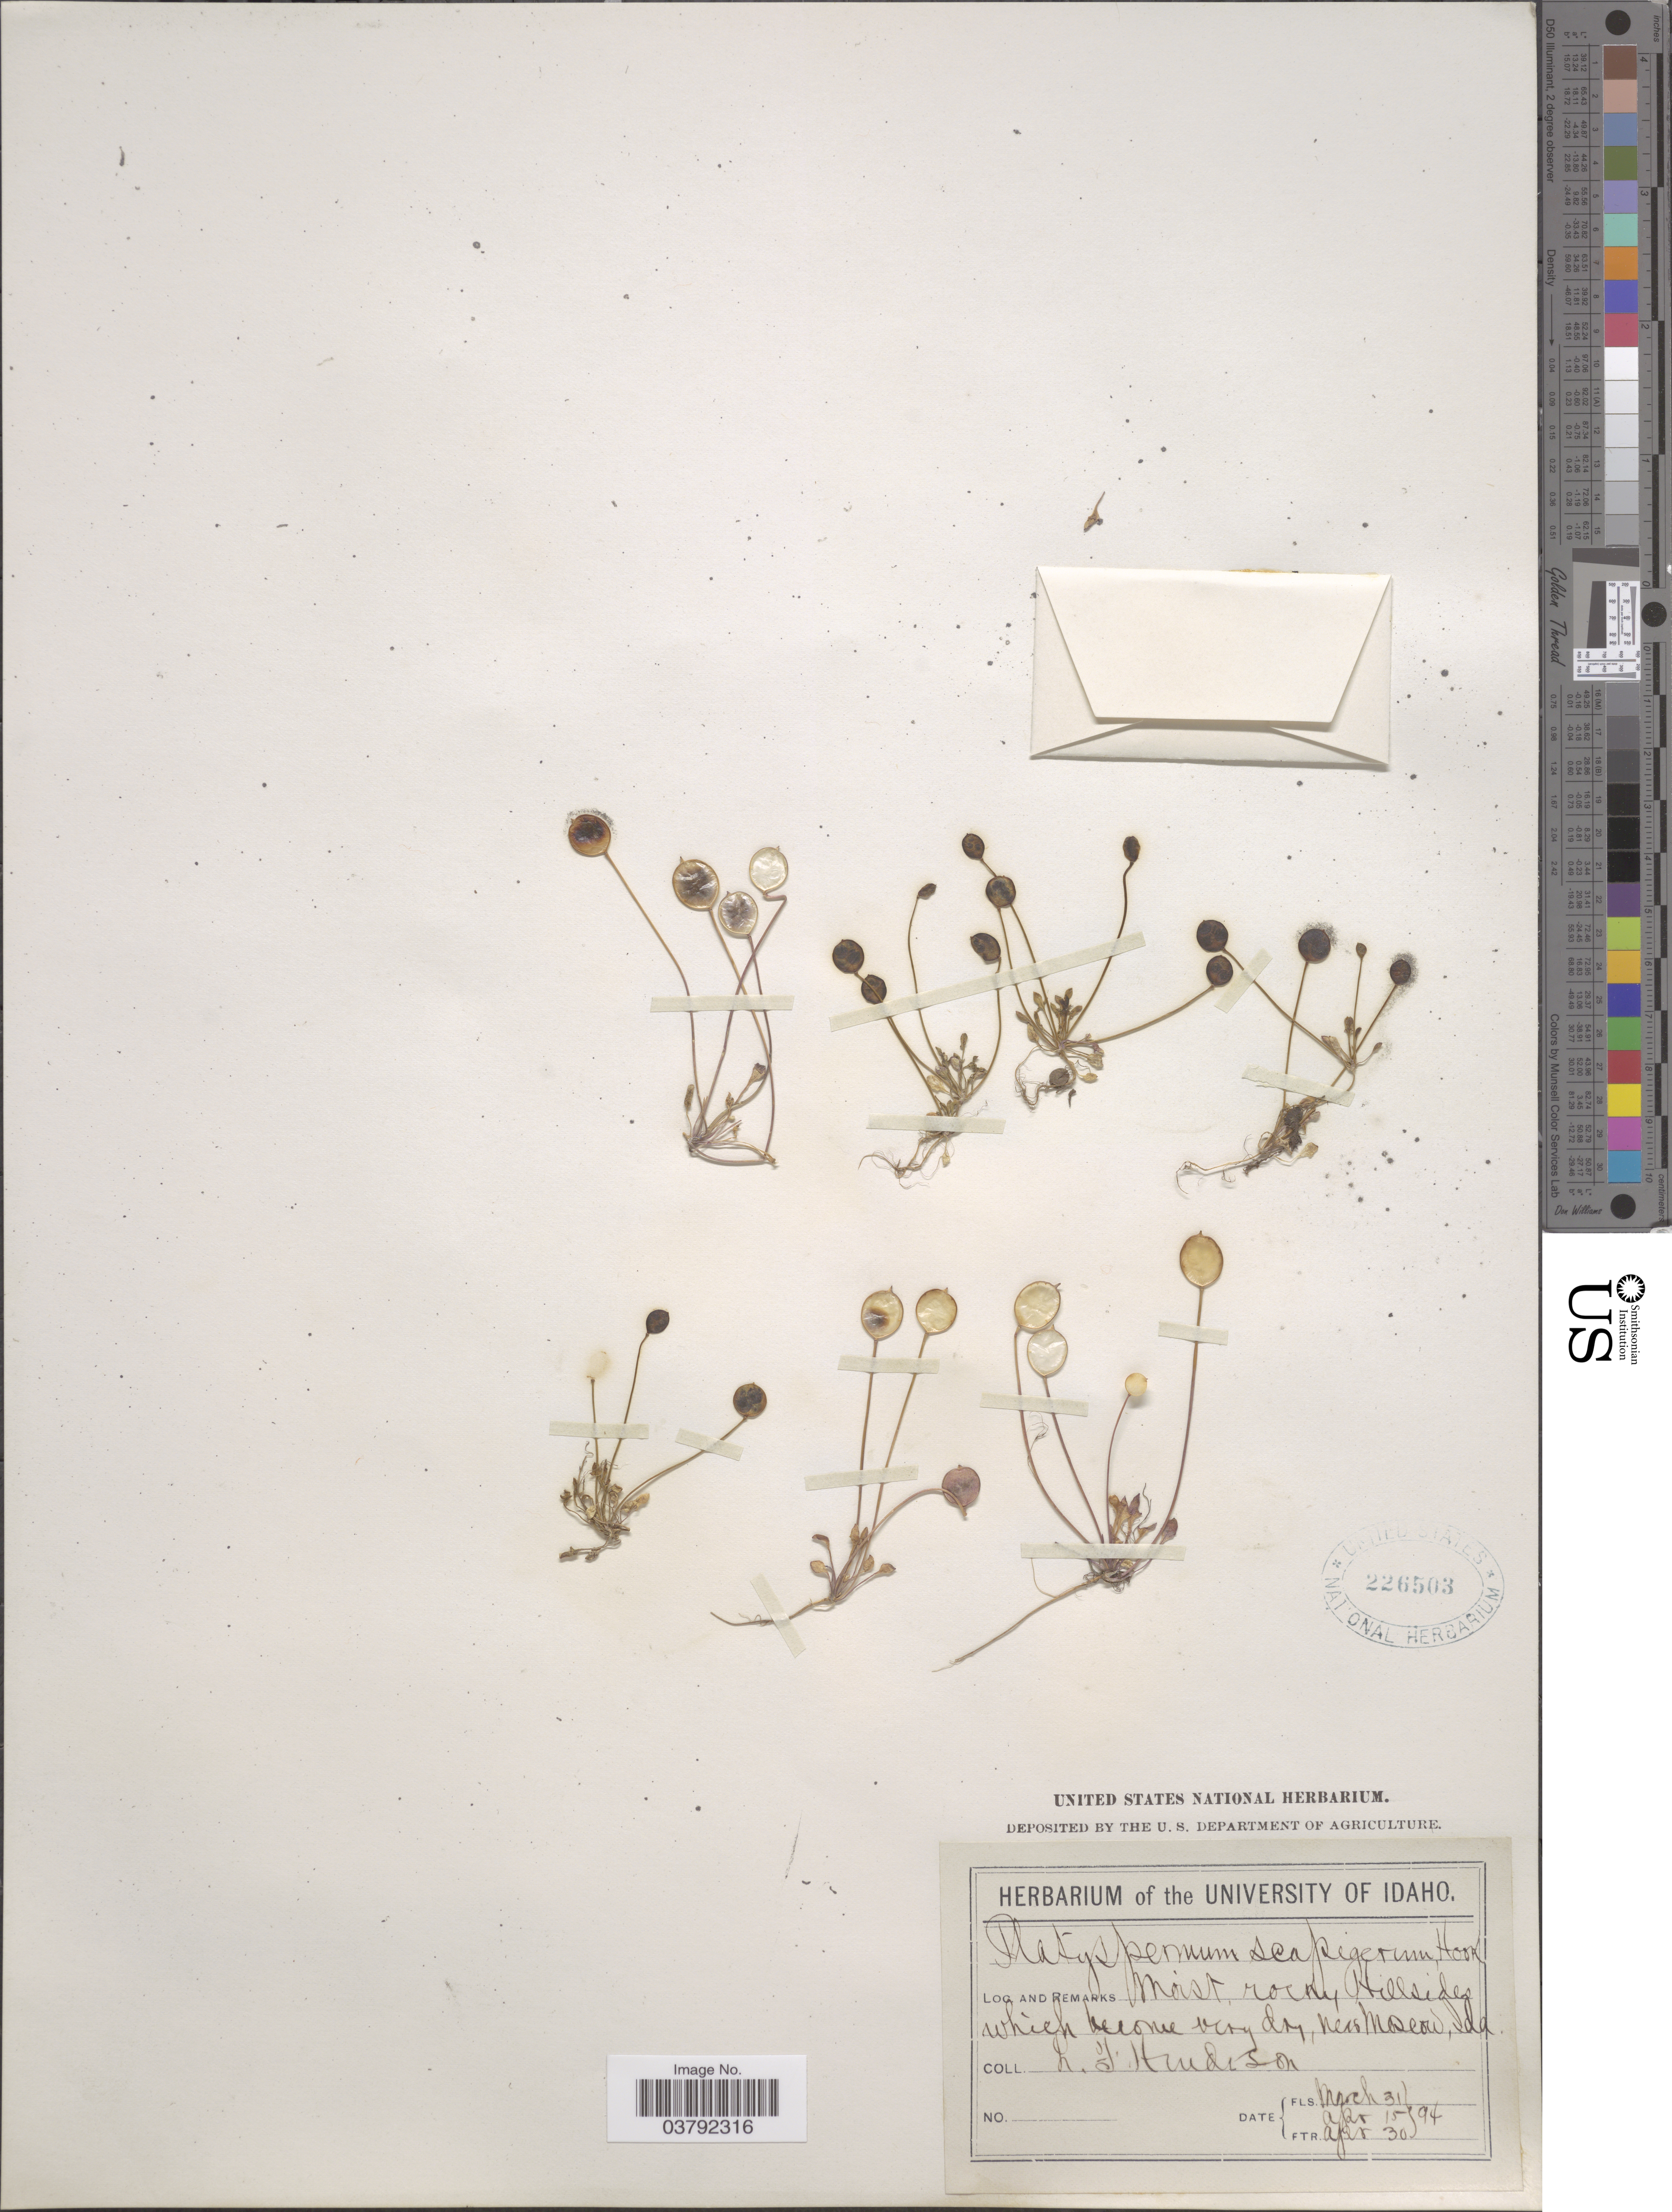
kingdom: Plantae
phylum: Tracheophyta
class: Magnoliopsida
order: Brassicales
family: Brassicaceae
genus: Idahoa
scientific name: Idahoa scapigera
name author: A. Nelson & J.F. Macbr.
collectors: L. Henderson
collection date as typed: Transcribed d/m/y: 31/3/94 to 30/4/94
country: United States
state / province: Idaho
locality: Near Moscow.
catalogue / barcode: US 226503